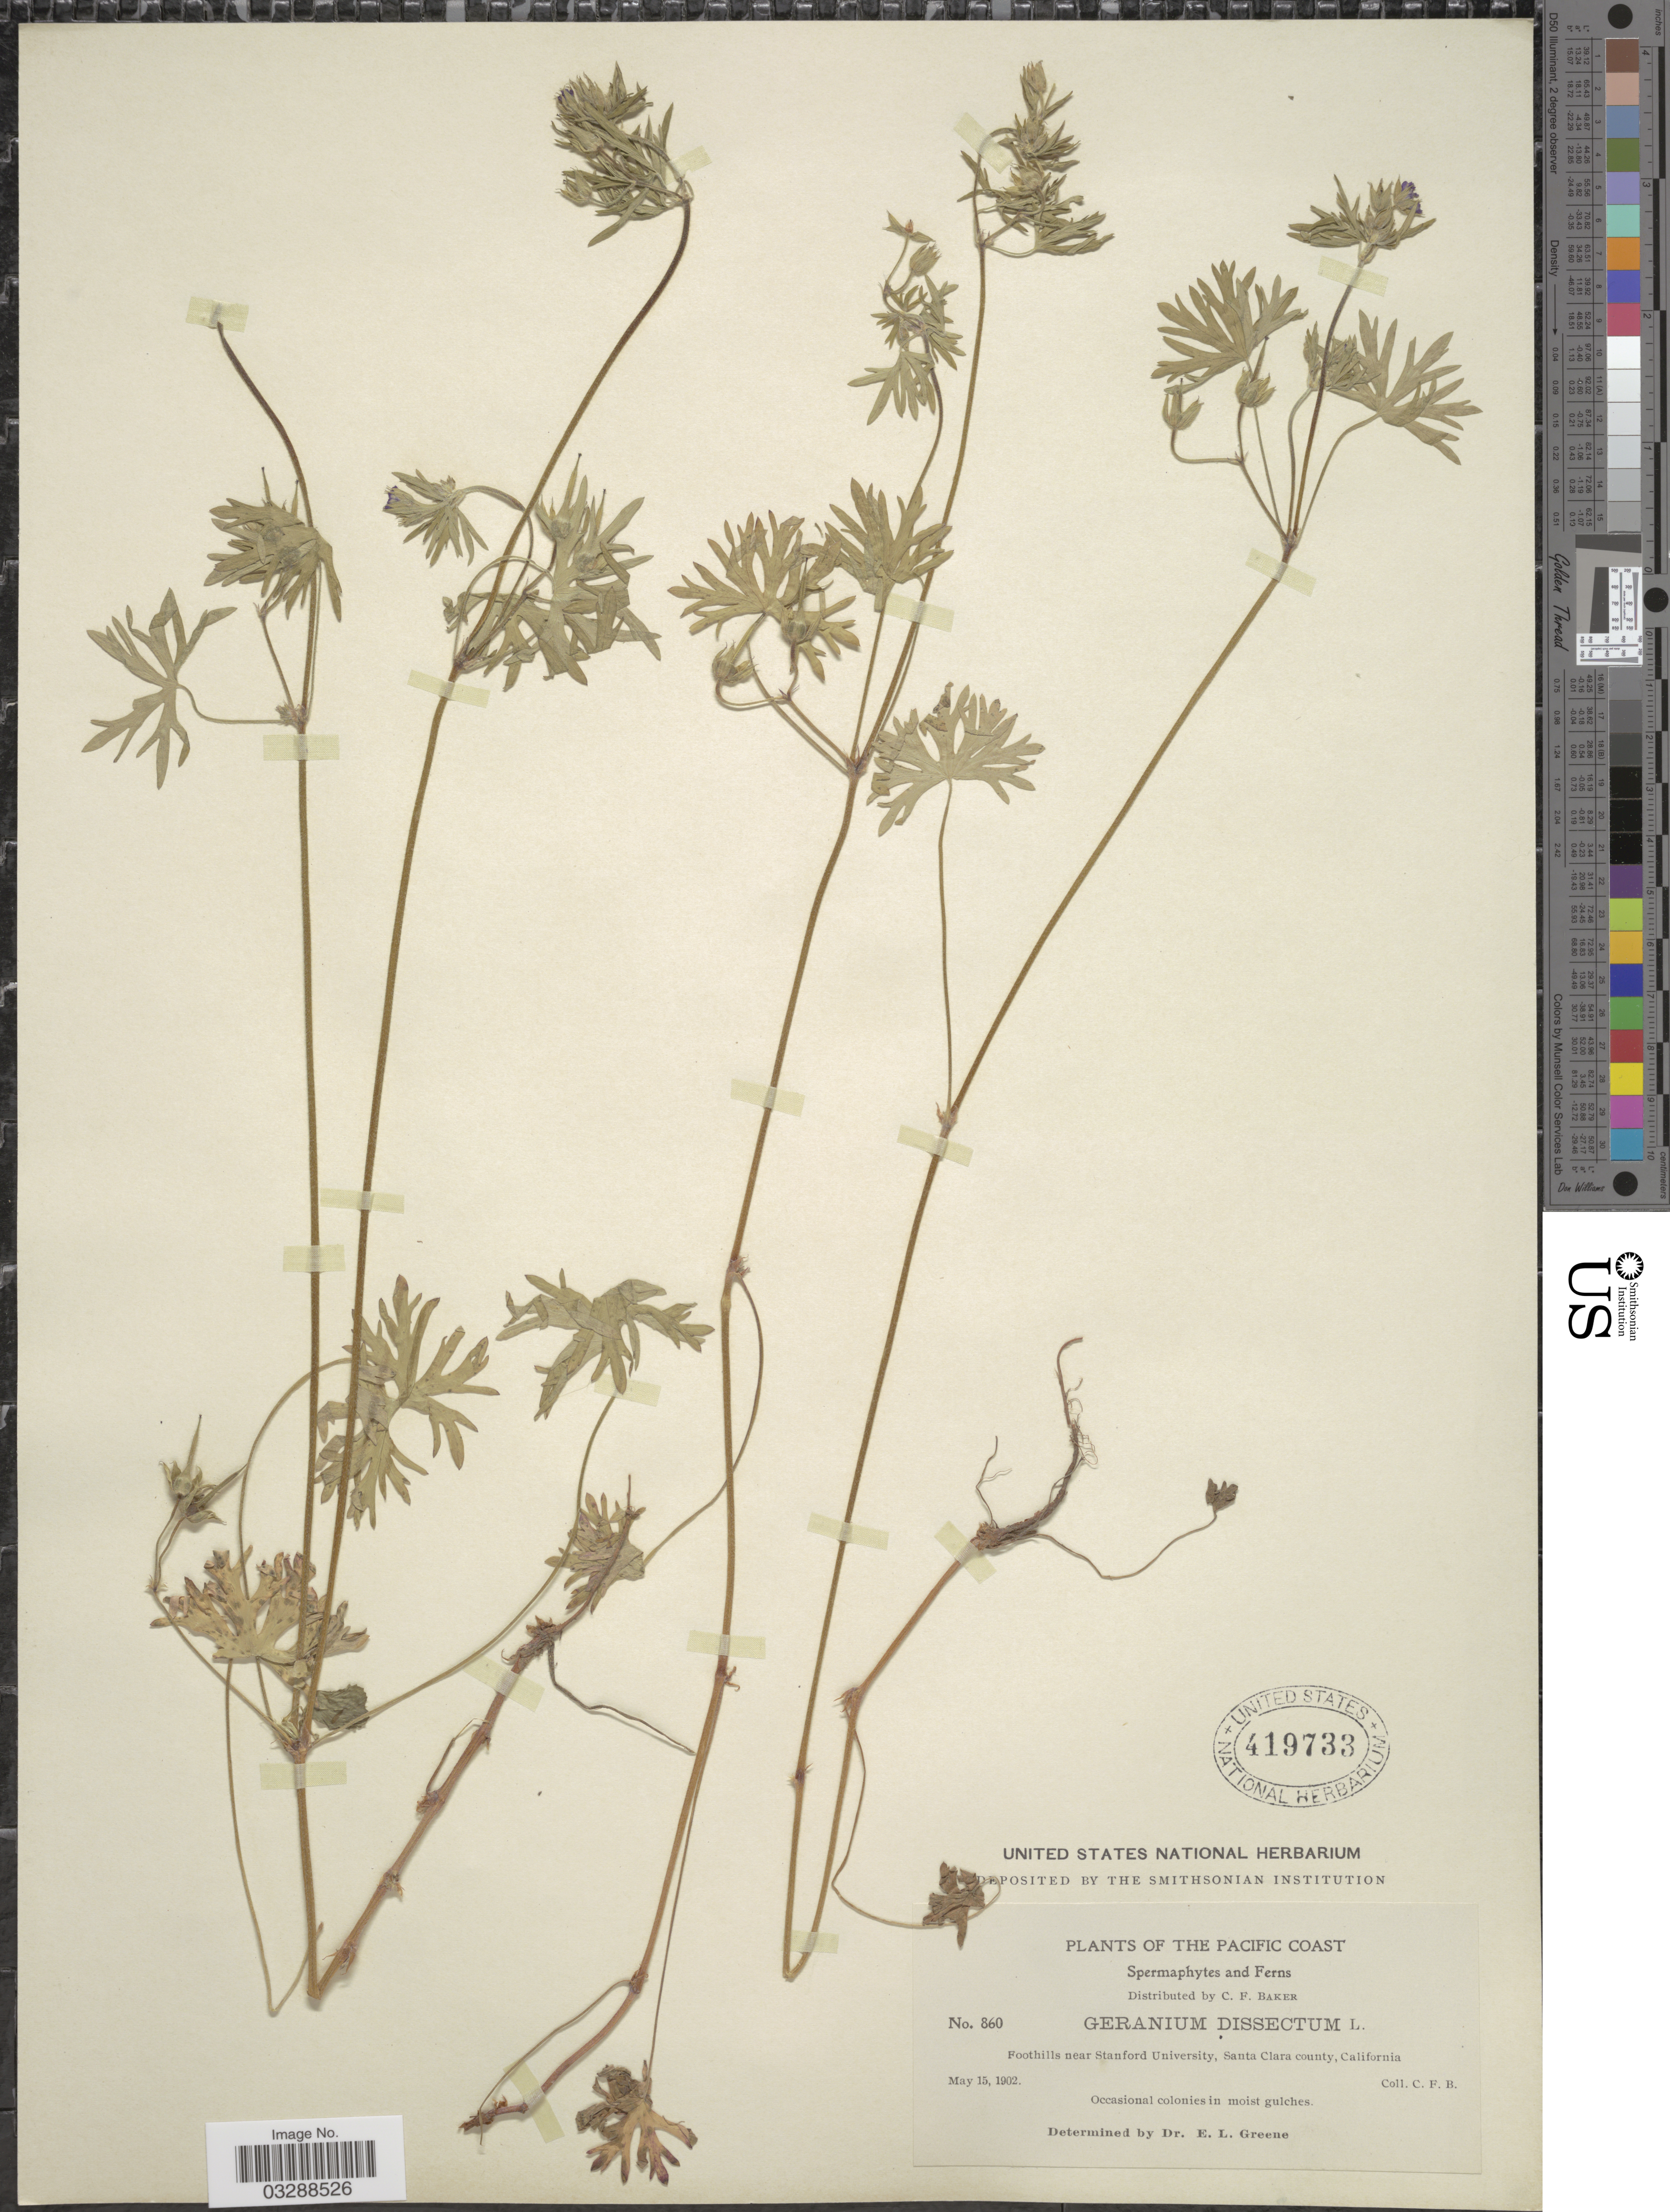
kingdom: Plantae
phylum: Tracheophyta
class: Magnoliopsida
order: Geraniales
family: Geraniaceae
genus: Geranium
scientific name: Geranium dissectum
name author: L.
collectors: C. F. Baker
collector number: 860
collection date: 1902-05-15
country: United States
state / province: California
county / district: Santa Clara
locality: The Pacific Coast, Foothills near Stanford University, Santa Clara county.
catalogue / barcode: US 419733